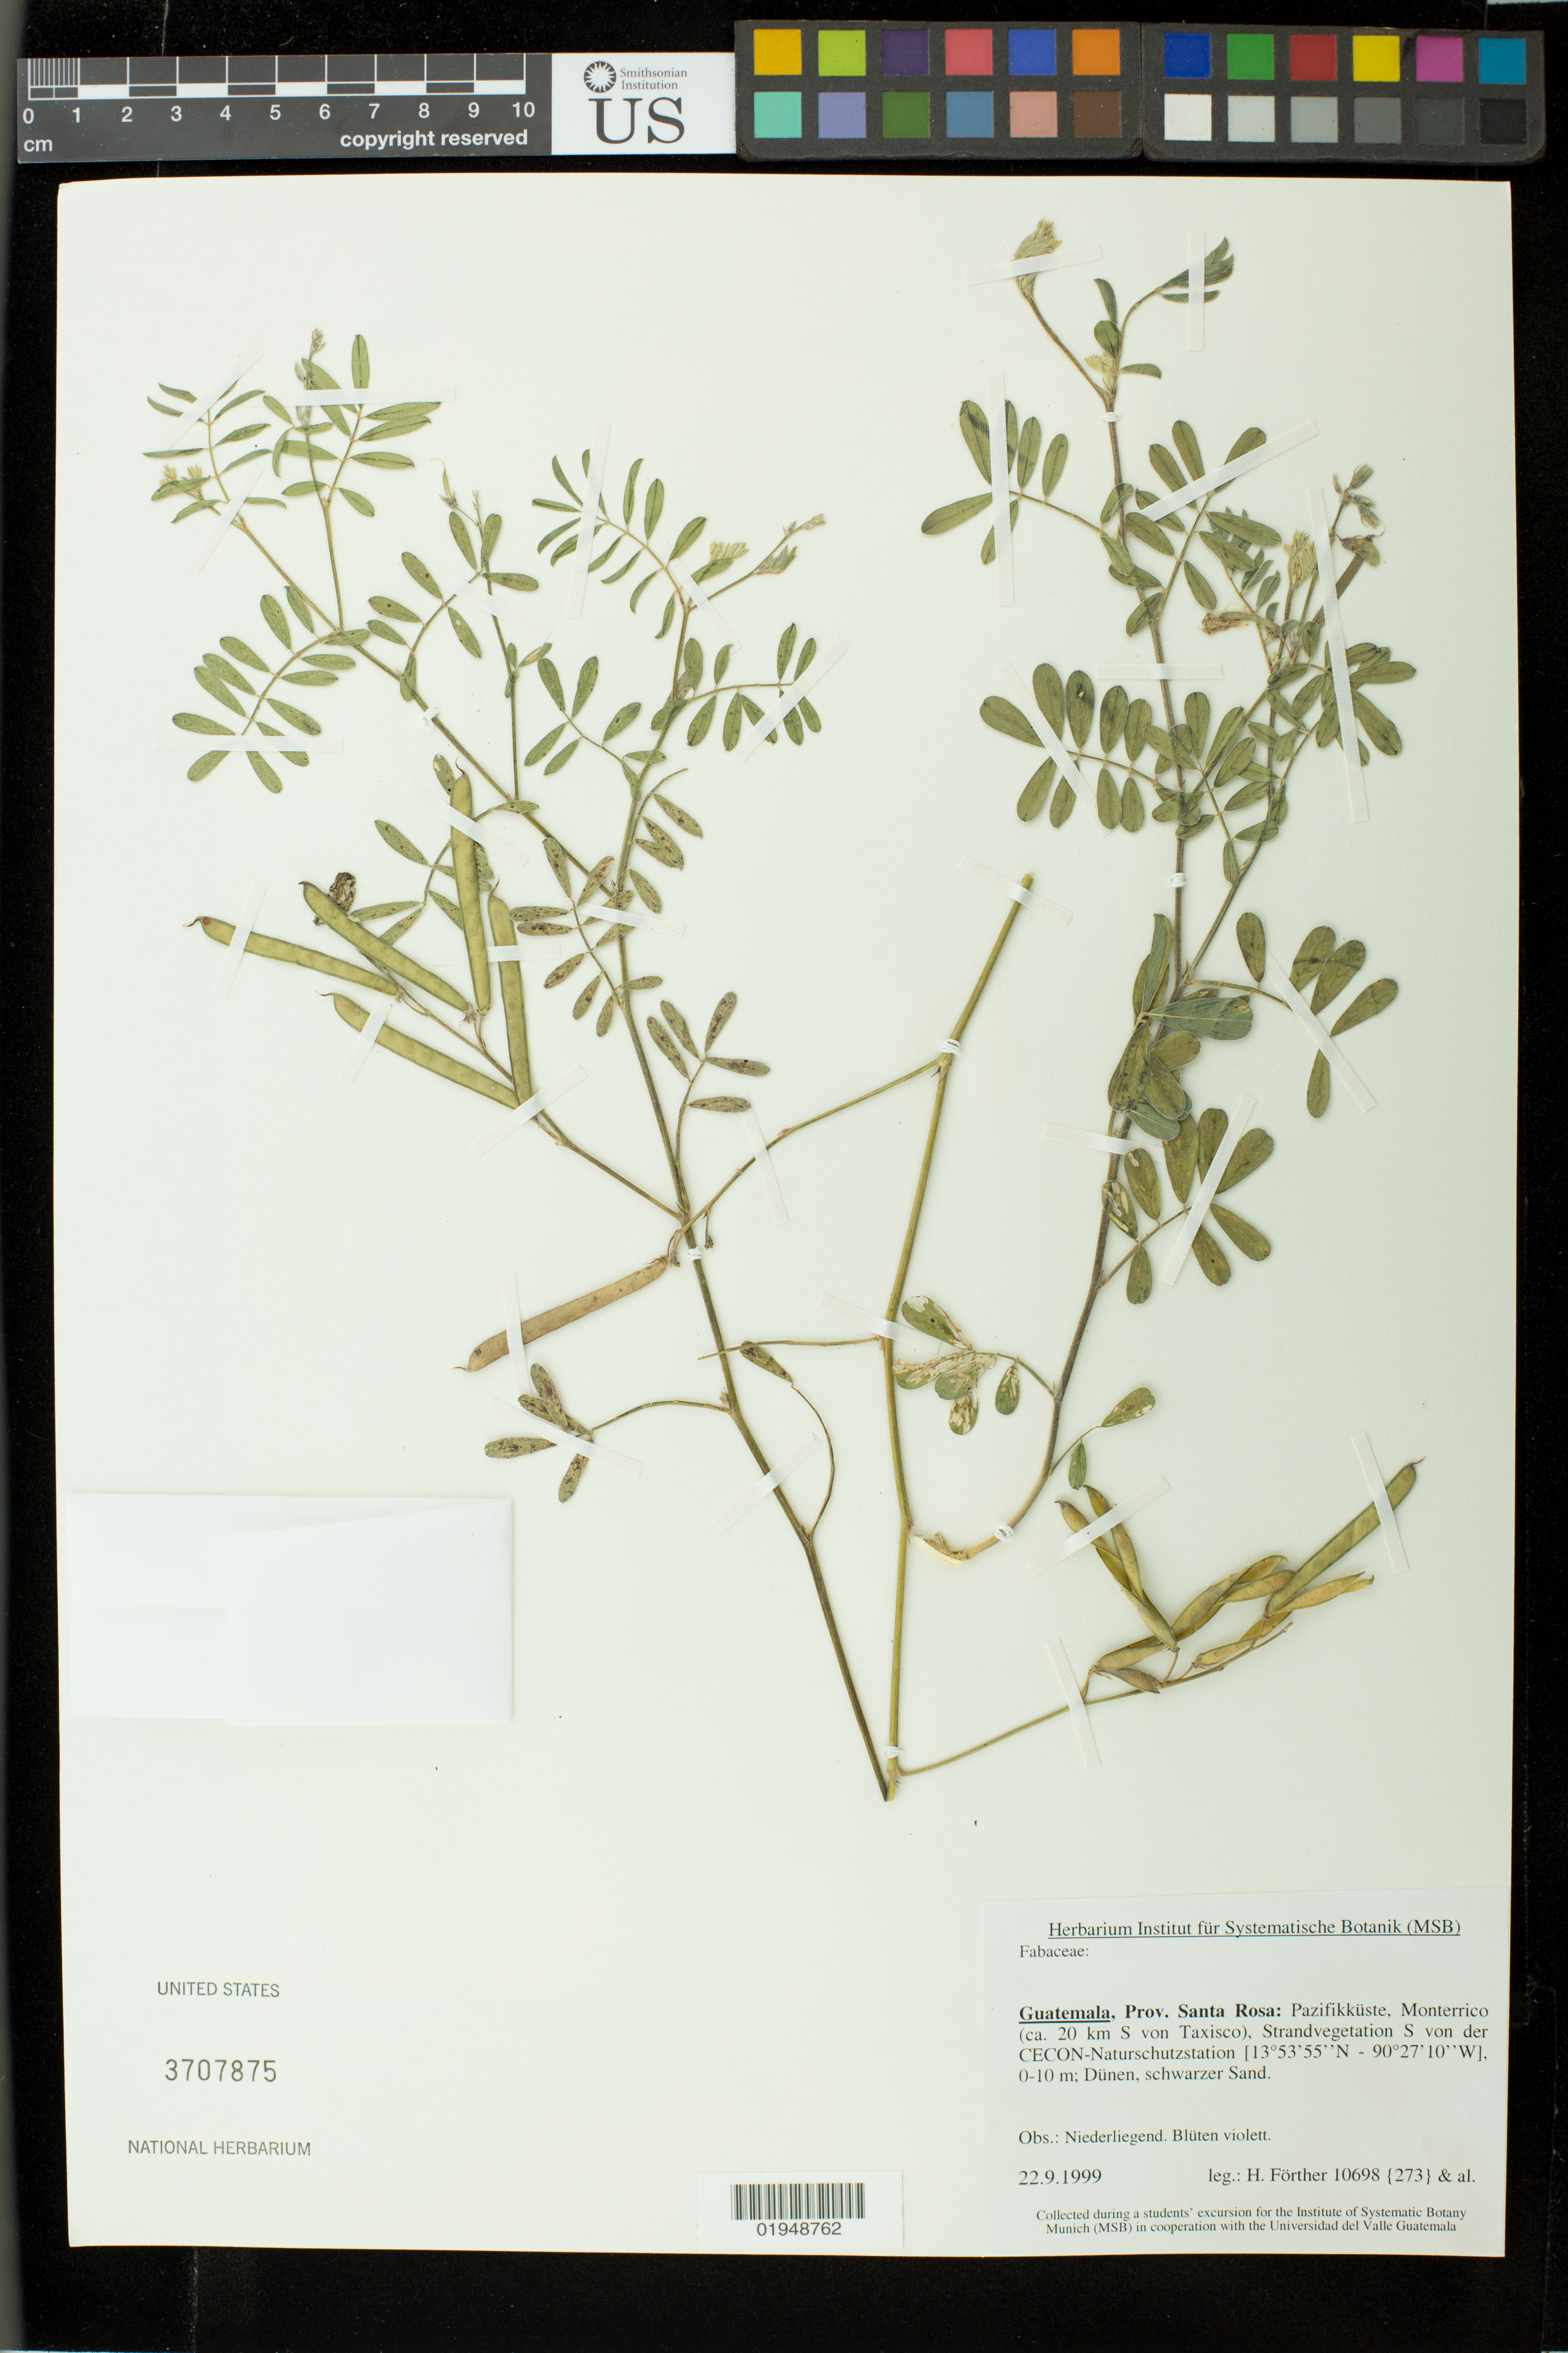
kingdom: Plantae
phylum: Tracheophyta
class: Magnoliopsida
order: Fabales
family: Fabaceae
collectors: H. Förther & et al.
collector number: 10698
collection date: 1999-09-22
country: Guatemala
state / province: Santa Rosa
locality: Prov. Santa Rosa: Pazifikküste, Monterrico (ca. 20 km S von Taxisco), Strandvegetation S von der CECON-Naturschutzstation.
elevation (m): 0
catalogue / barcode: US 3707875